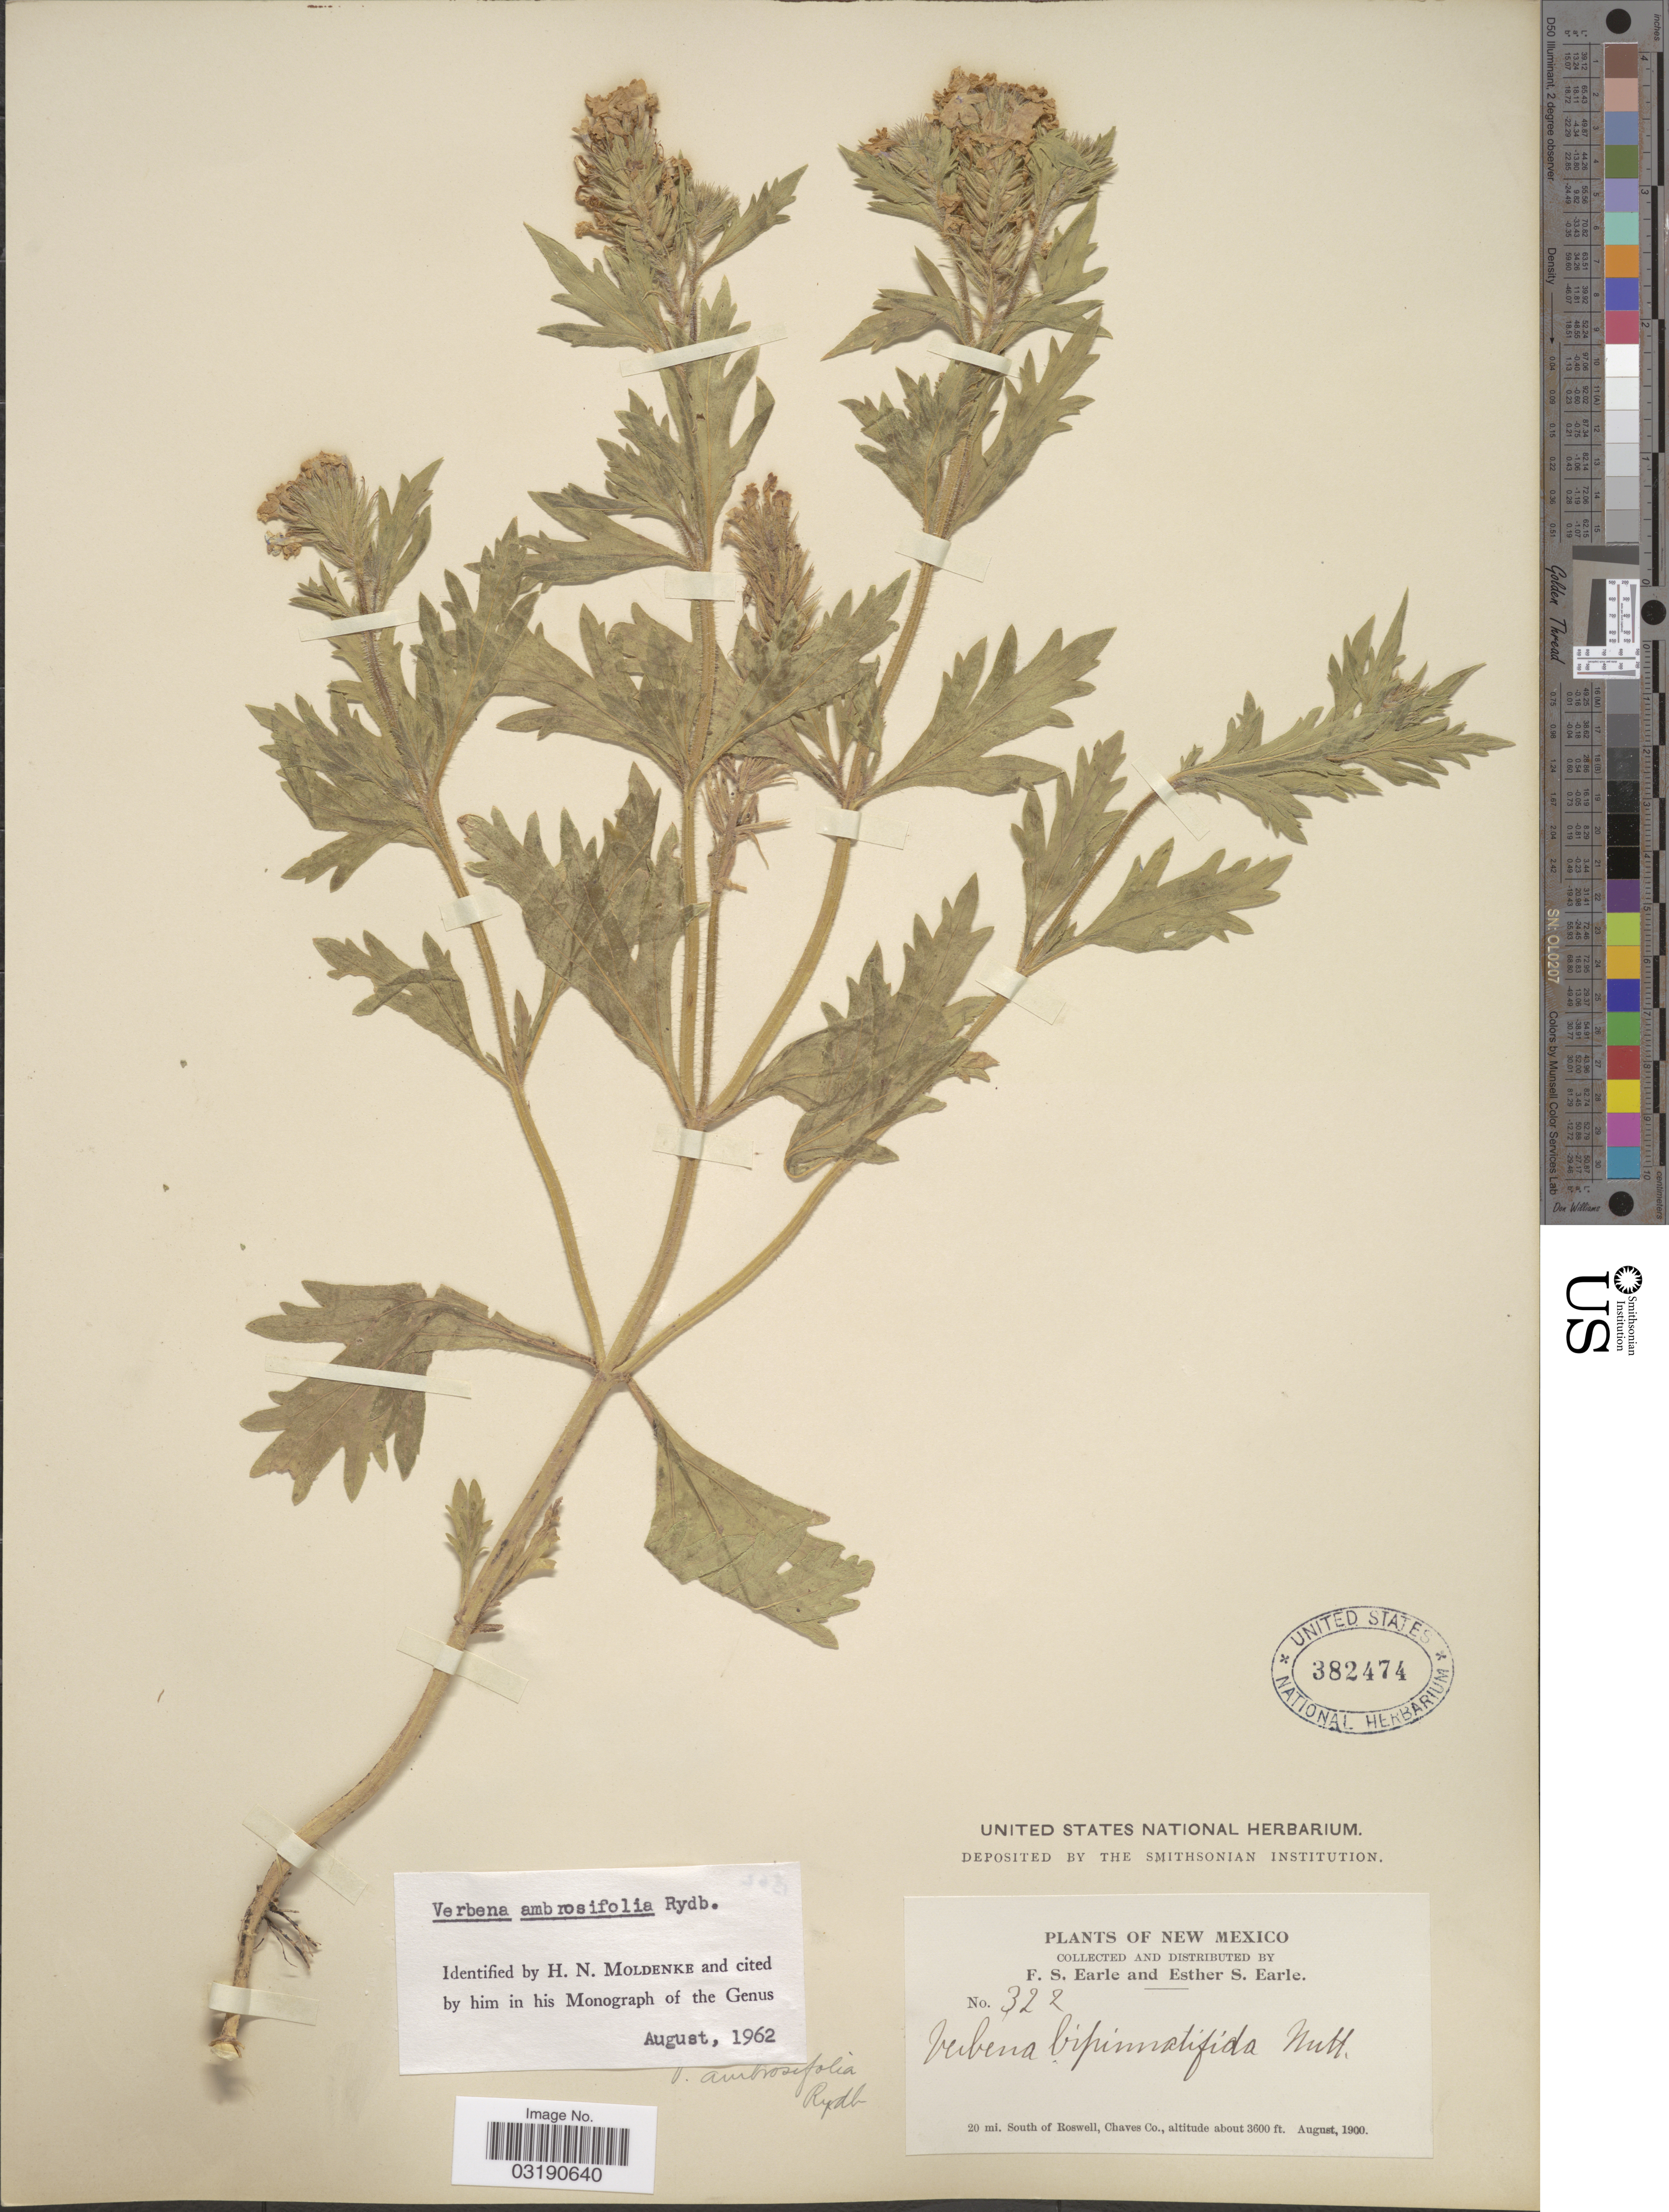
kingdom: Plantae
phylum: Tracheophyta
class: Magnoliopsida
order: Lamiales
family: Verbenaceae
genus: Verbena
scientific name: Verbena ambrosiifolia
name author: Rydb. ex Small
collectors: F. S. Earle & E. S. Earle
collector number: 322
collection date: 1900-08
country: United States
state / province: New Mexico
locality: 20 mi. South of Roswell, Chaves Co.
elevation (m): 1097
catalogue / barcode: US 382474